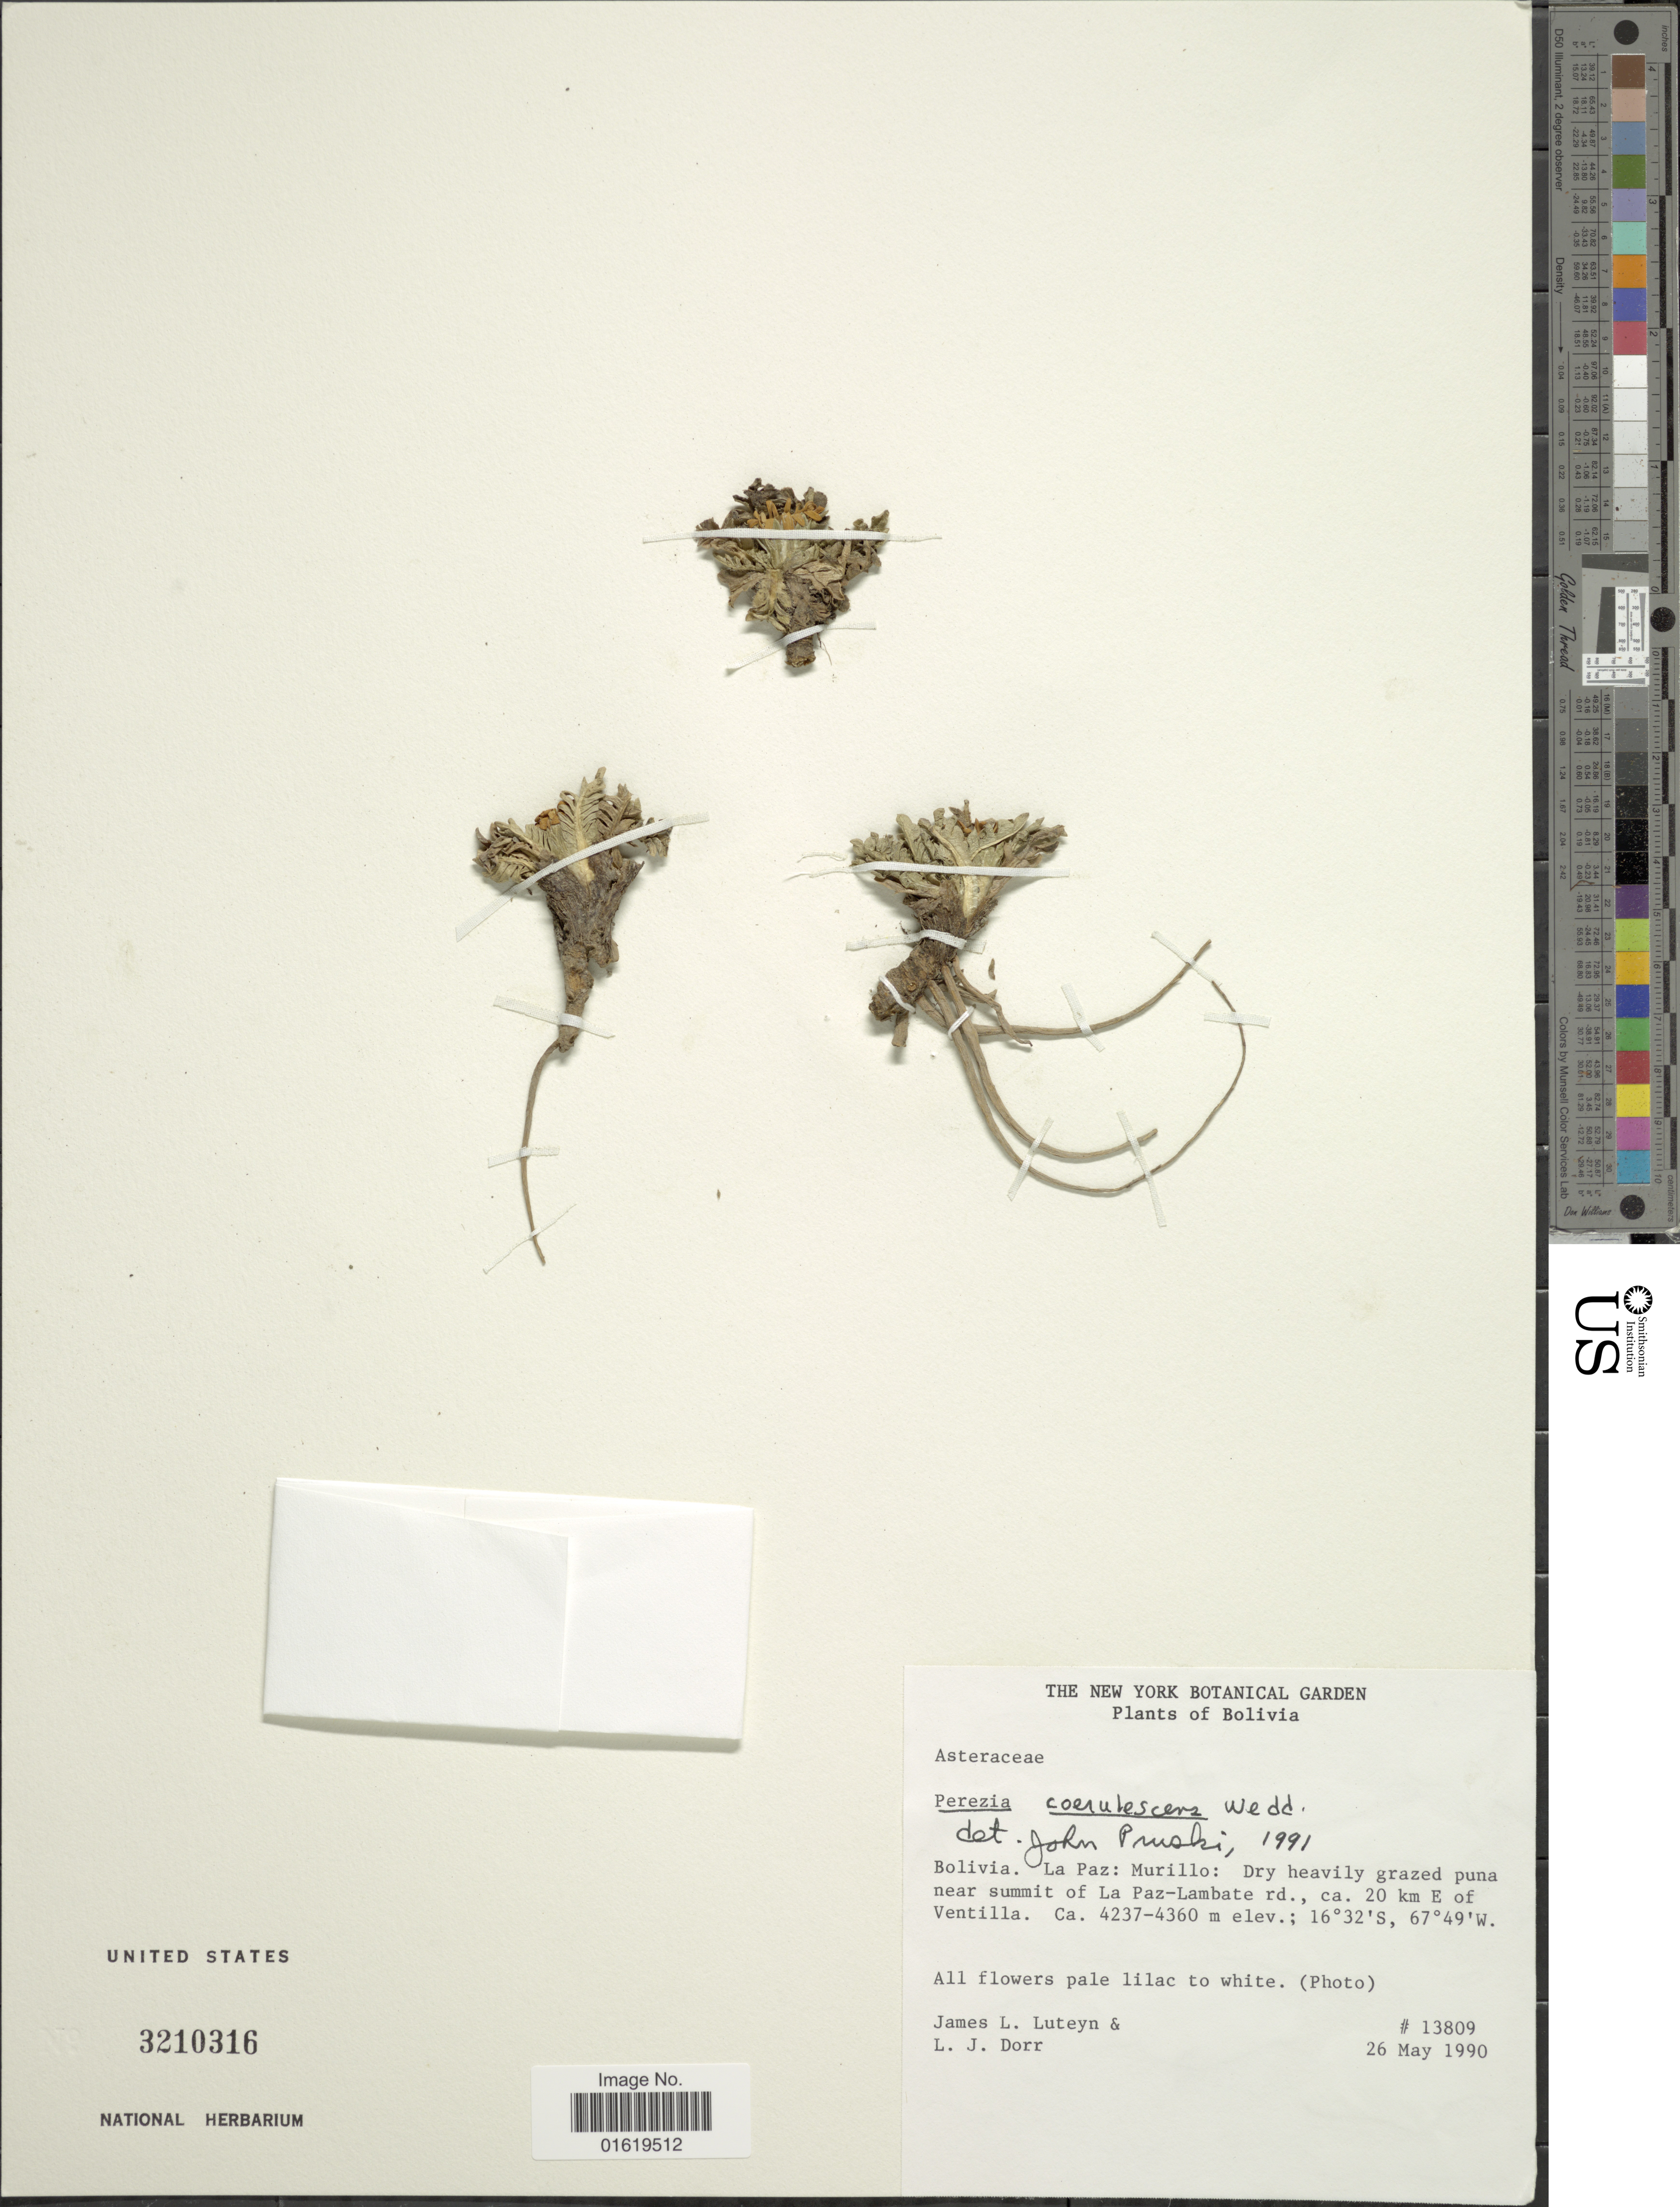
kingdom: Plantae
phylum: Tracheophyta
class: Magnoliopsida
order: Asterales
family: Asteraceae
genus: Perezia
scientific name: Perezia coerulescens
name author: Wedd.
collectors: J. L. Luteyn & L. J. Dorr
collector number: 13809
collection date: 1990-05-26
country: Bolivia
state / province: La Paz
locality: Bolivia. La Paz: Murillo: Dry heavily grazed puna near summit of La Paz-Lambate rd., ca. 20 km E of Ventilla.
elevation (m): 4237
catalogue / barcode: US 3210316